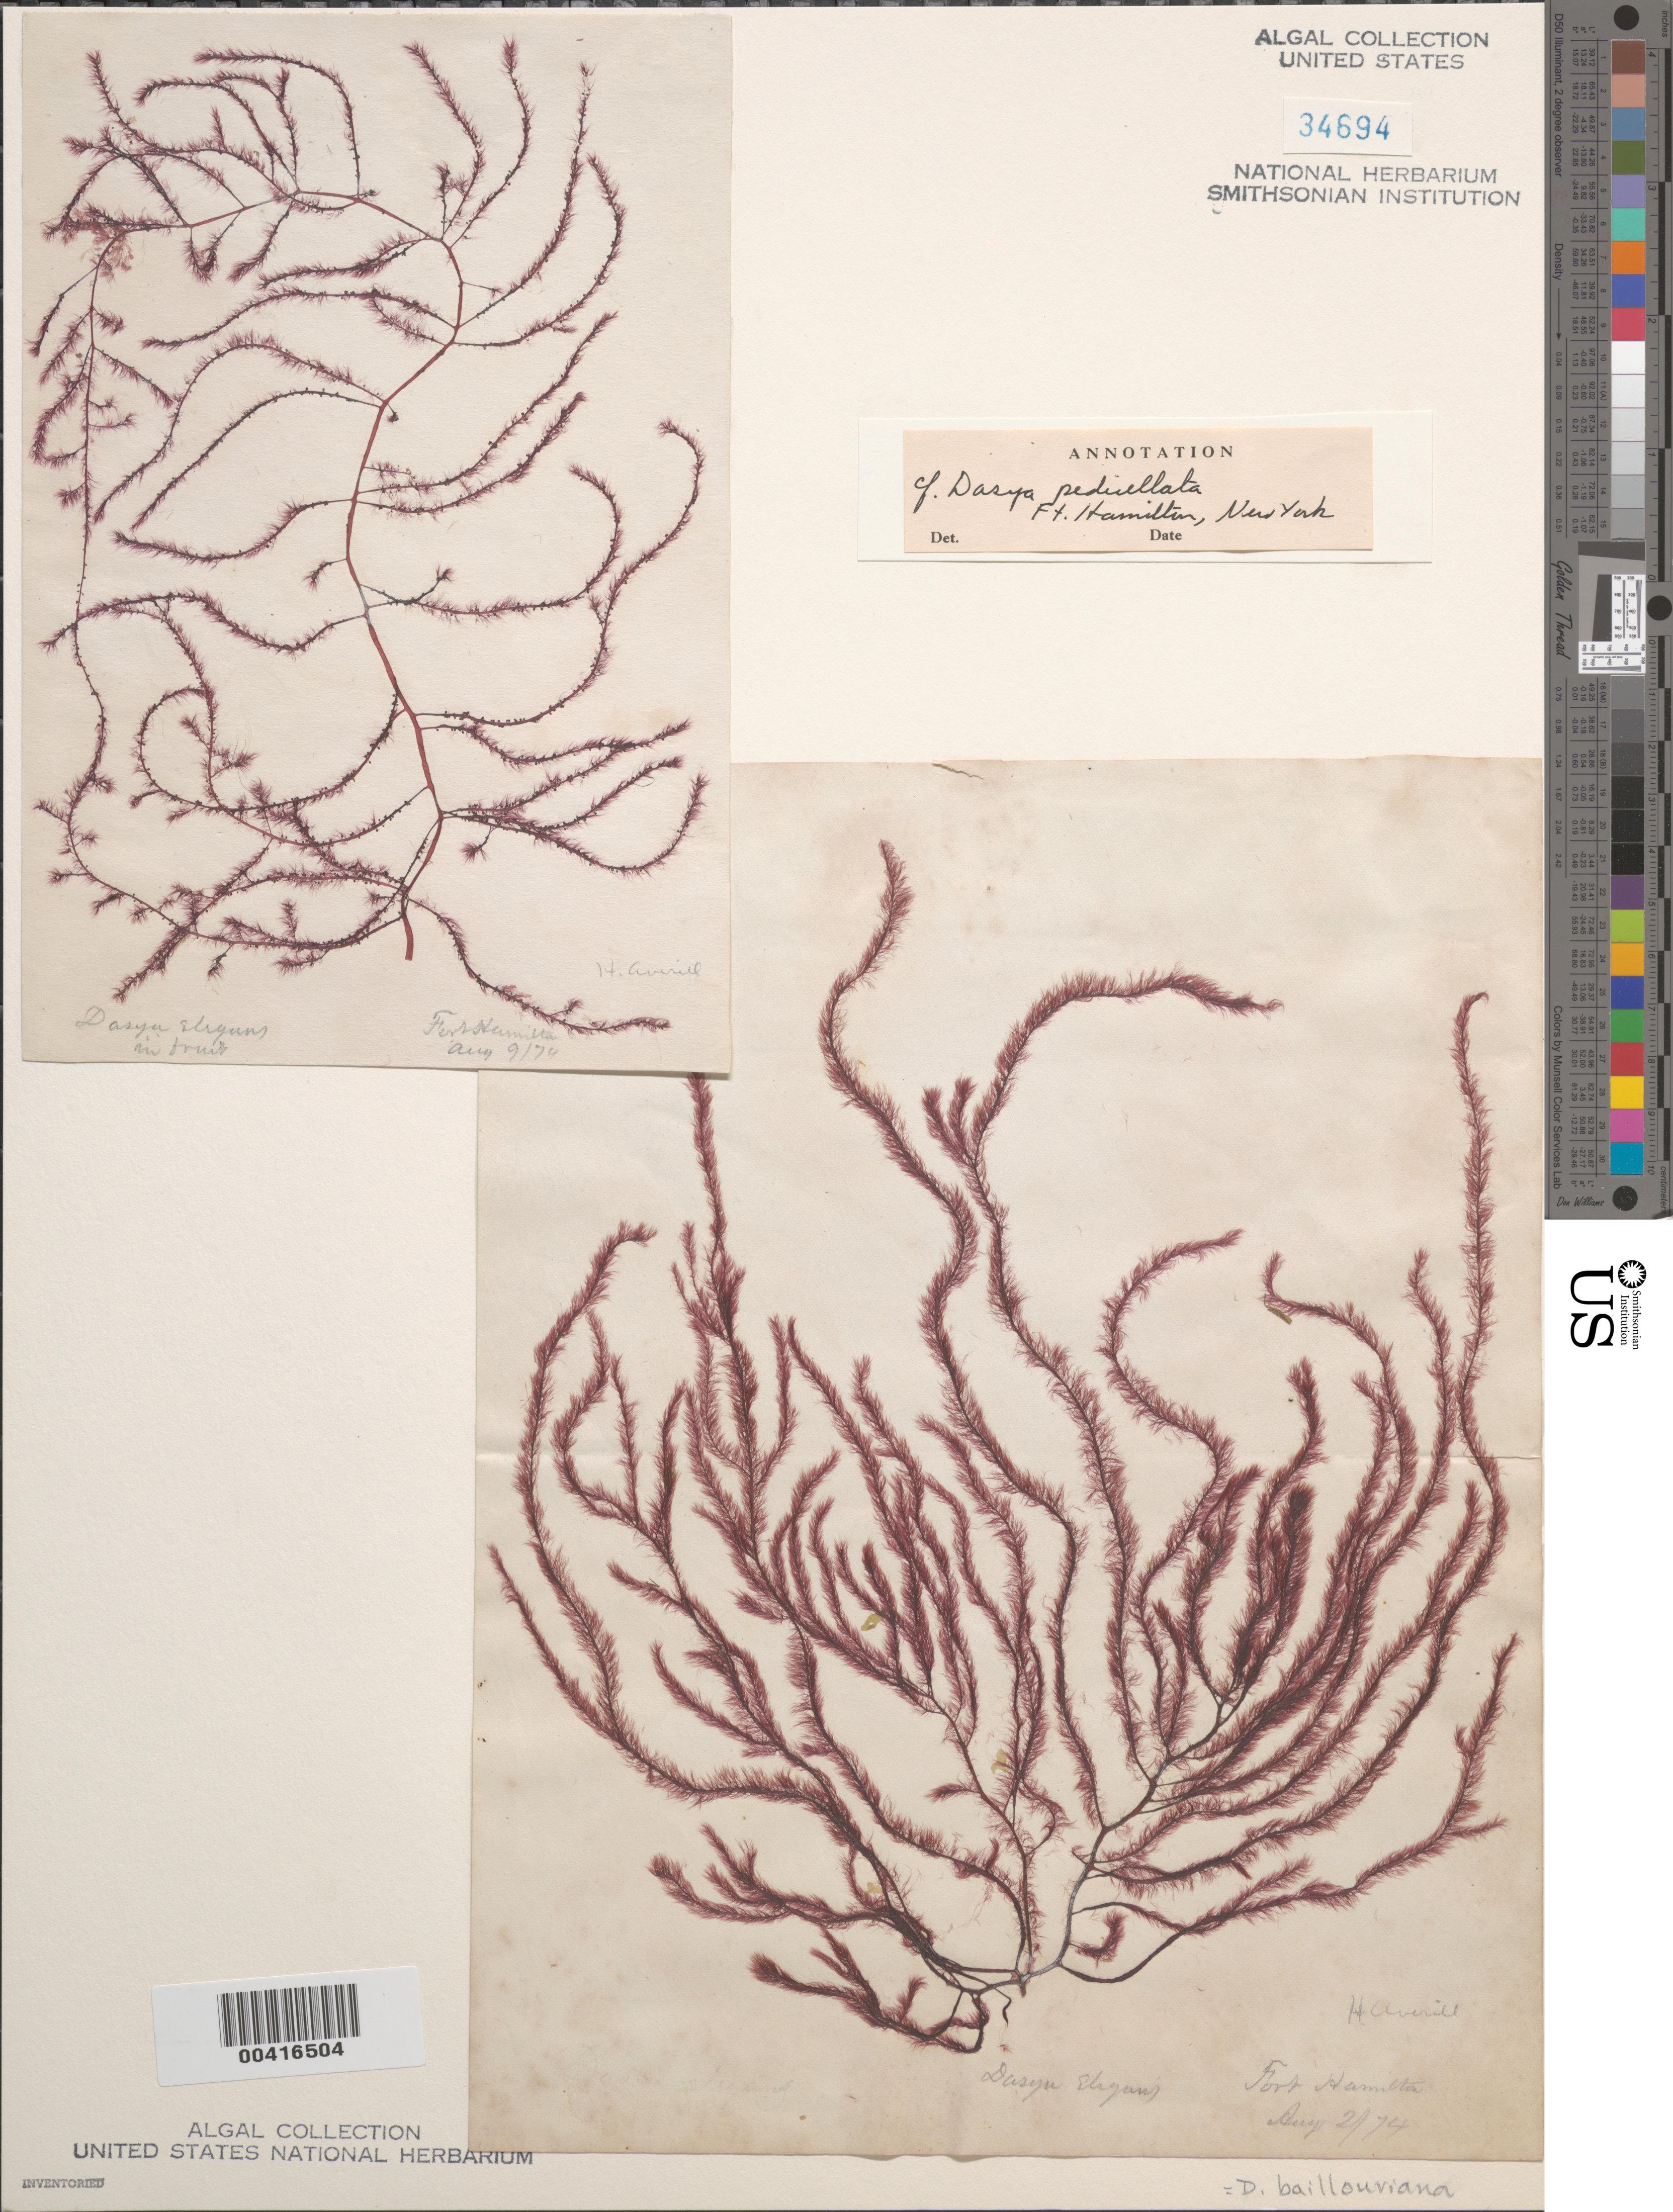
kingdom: Plantae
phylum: Rhodophyta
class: Florideophyceae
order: Ceramiales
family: Dasyaceae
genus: Dasya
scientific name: Dasya pedicellata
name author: (C. Agardh) C. Agardh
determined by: Algae name updating Project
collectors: H. Averill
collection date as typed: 02 Aug 1874 AND 09 Aug 1894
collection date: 1874-08-02,1894-08-09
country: United States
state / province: New York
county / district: Kings County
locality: Fort Hamilton, Brooklyn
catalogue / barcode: US 34694